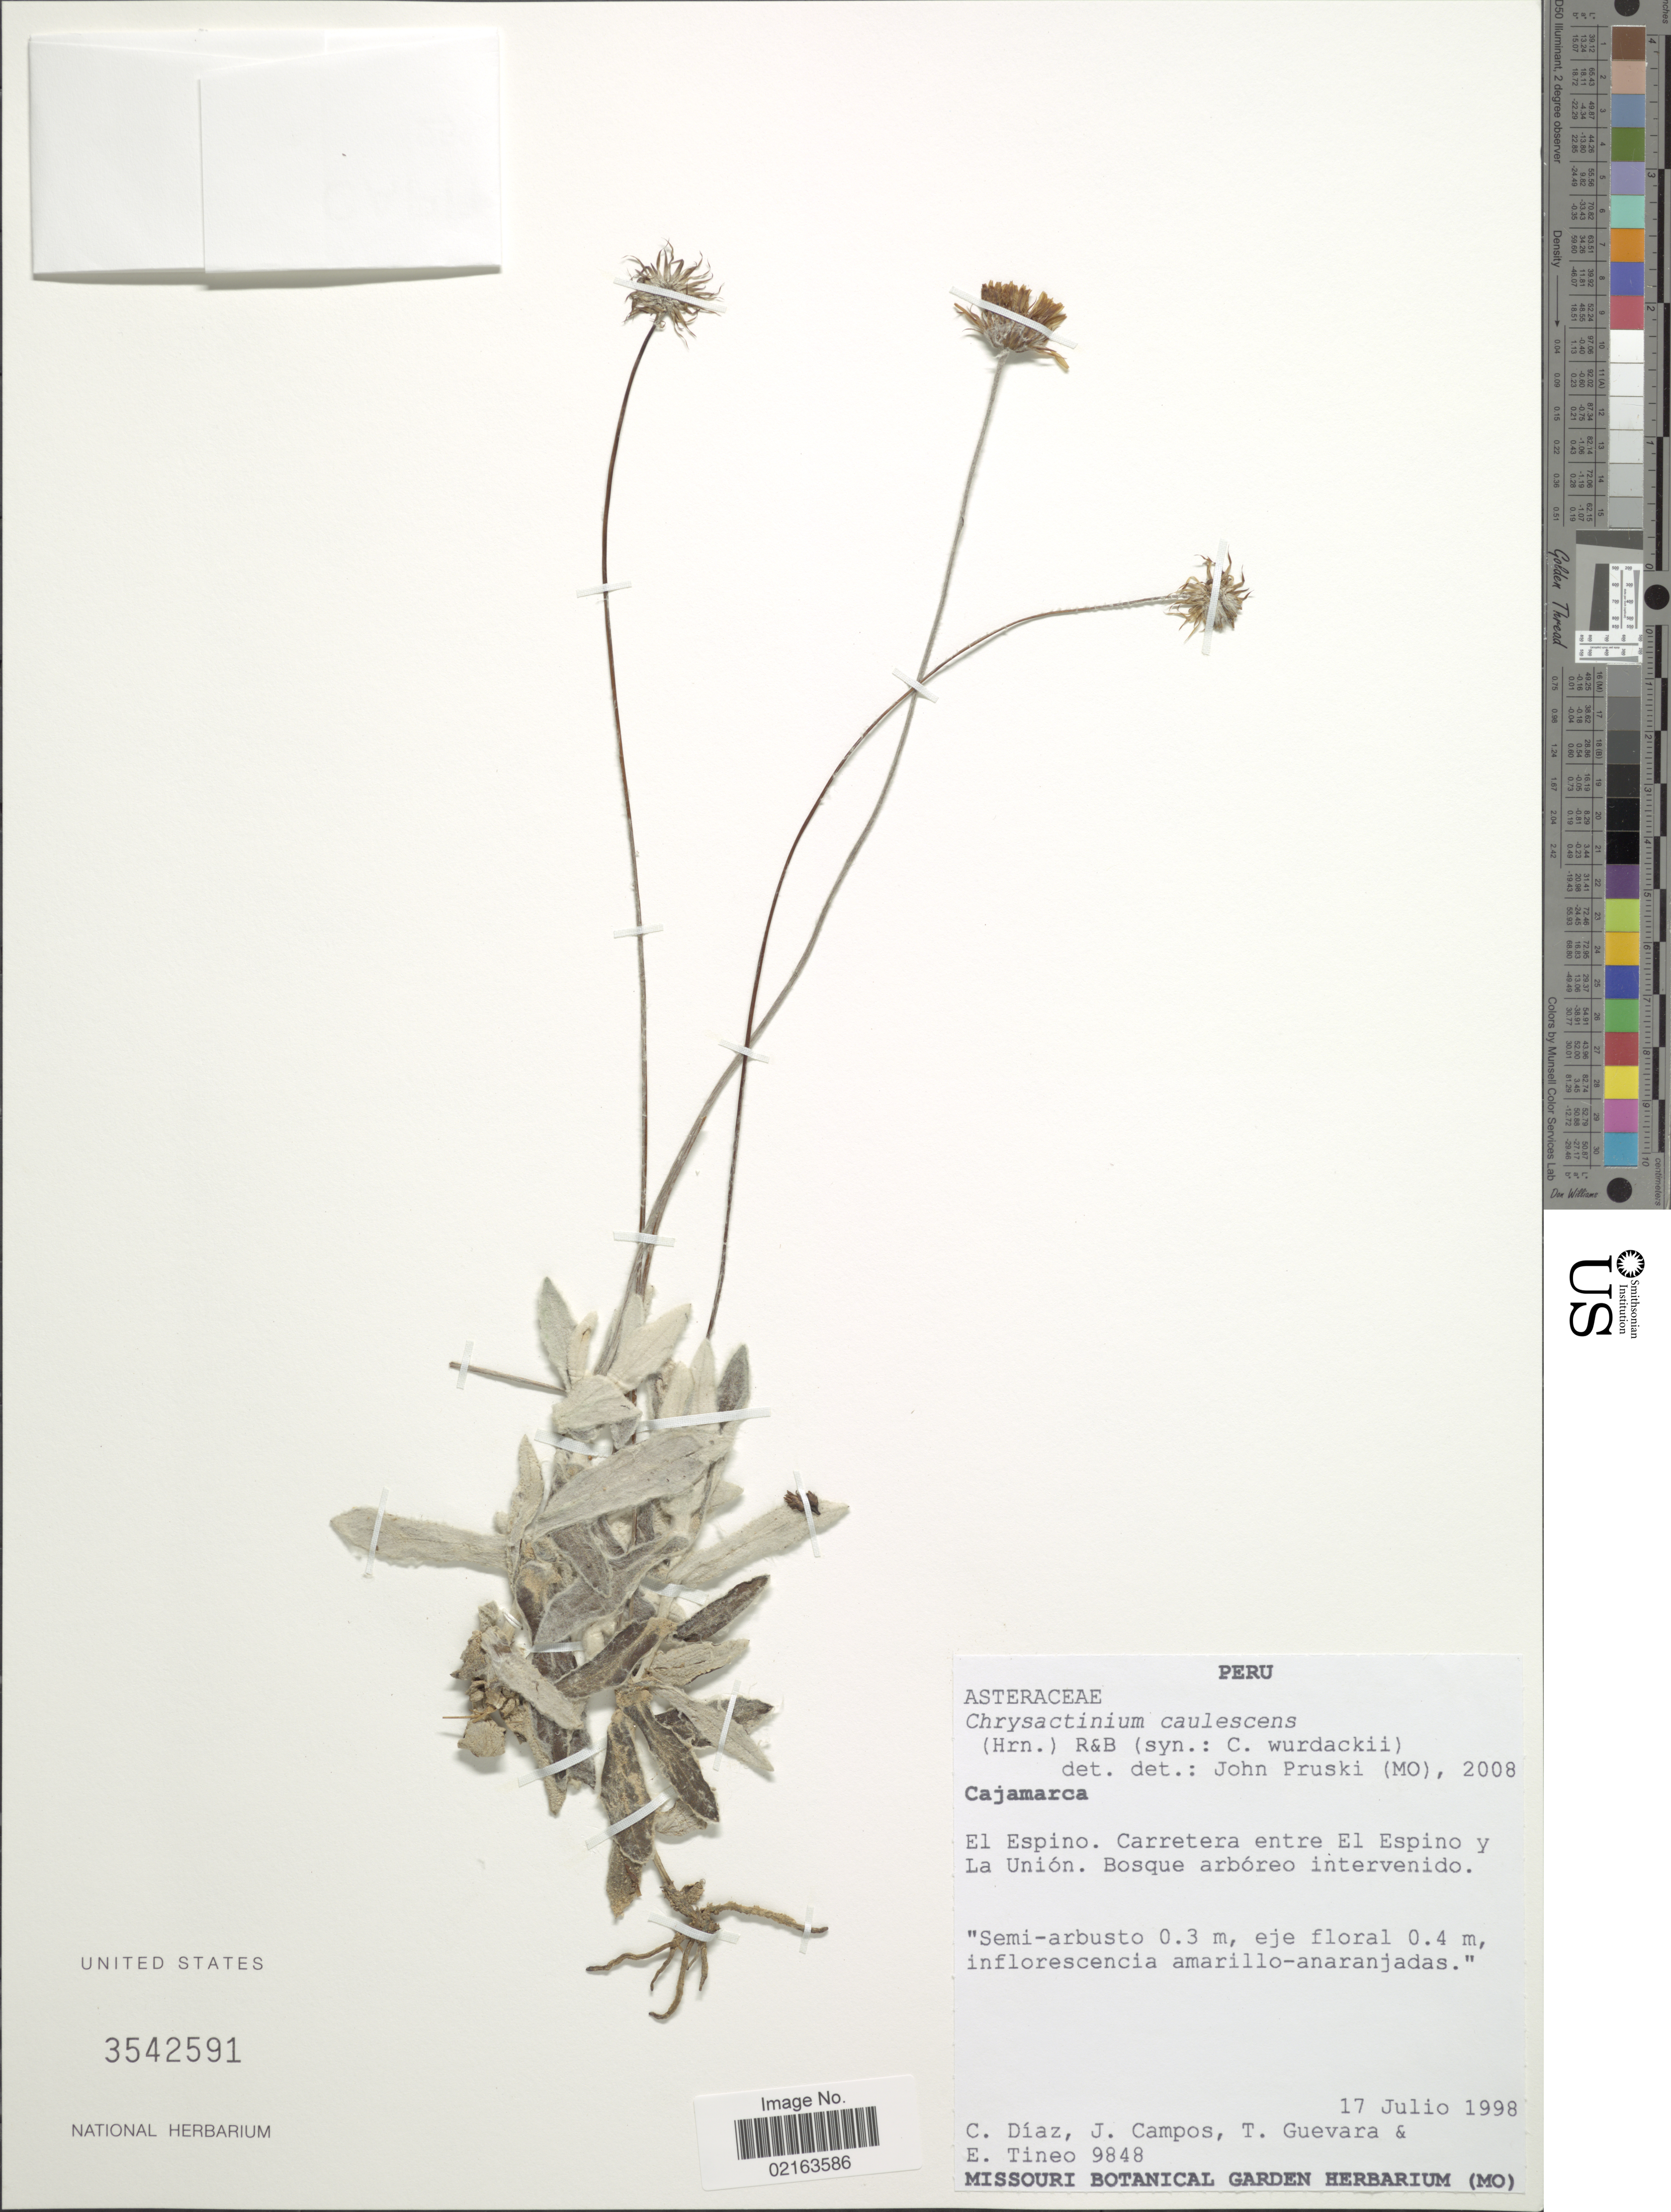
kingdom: Plantae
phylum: Tracheophyta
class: Magnoliopsida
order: Asterales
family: Asteraceae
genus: Chrysactinium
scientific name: Chrysactinium caulescens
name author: (Hieron.) H. Rob. & Brettell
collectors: C. Díaz, J. Campos, T. Guevara & E. Tineo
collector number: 9848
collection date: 1998-07-17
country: Peru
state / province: Cajamarca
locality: Cajamarca. El Espino. Carretera entre El Espino y La Unión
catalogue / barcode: US 3542591